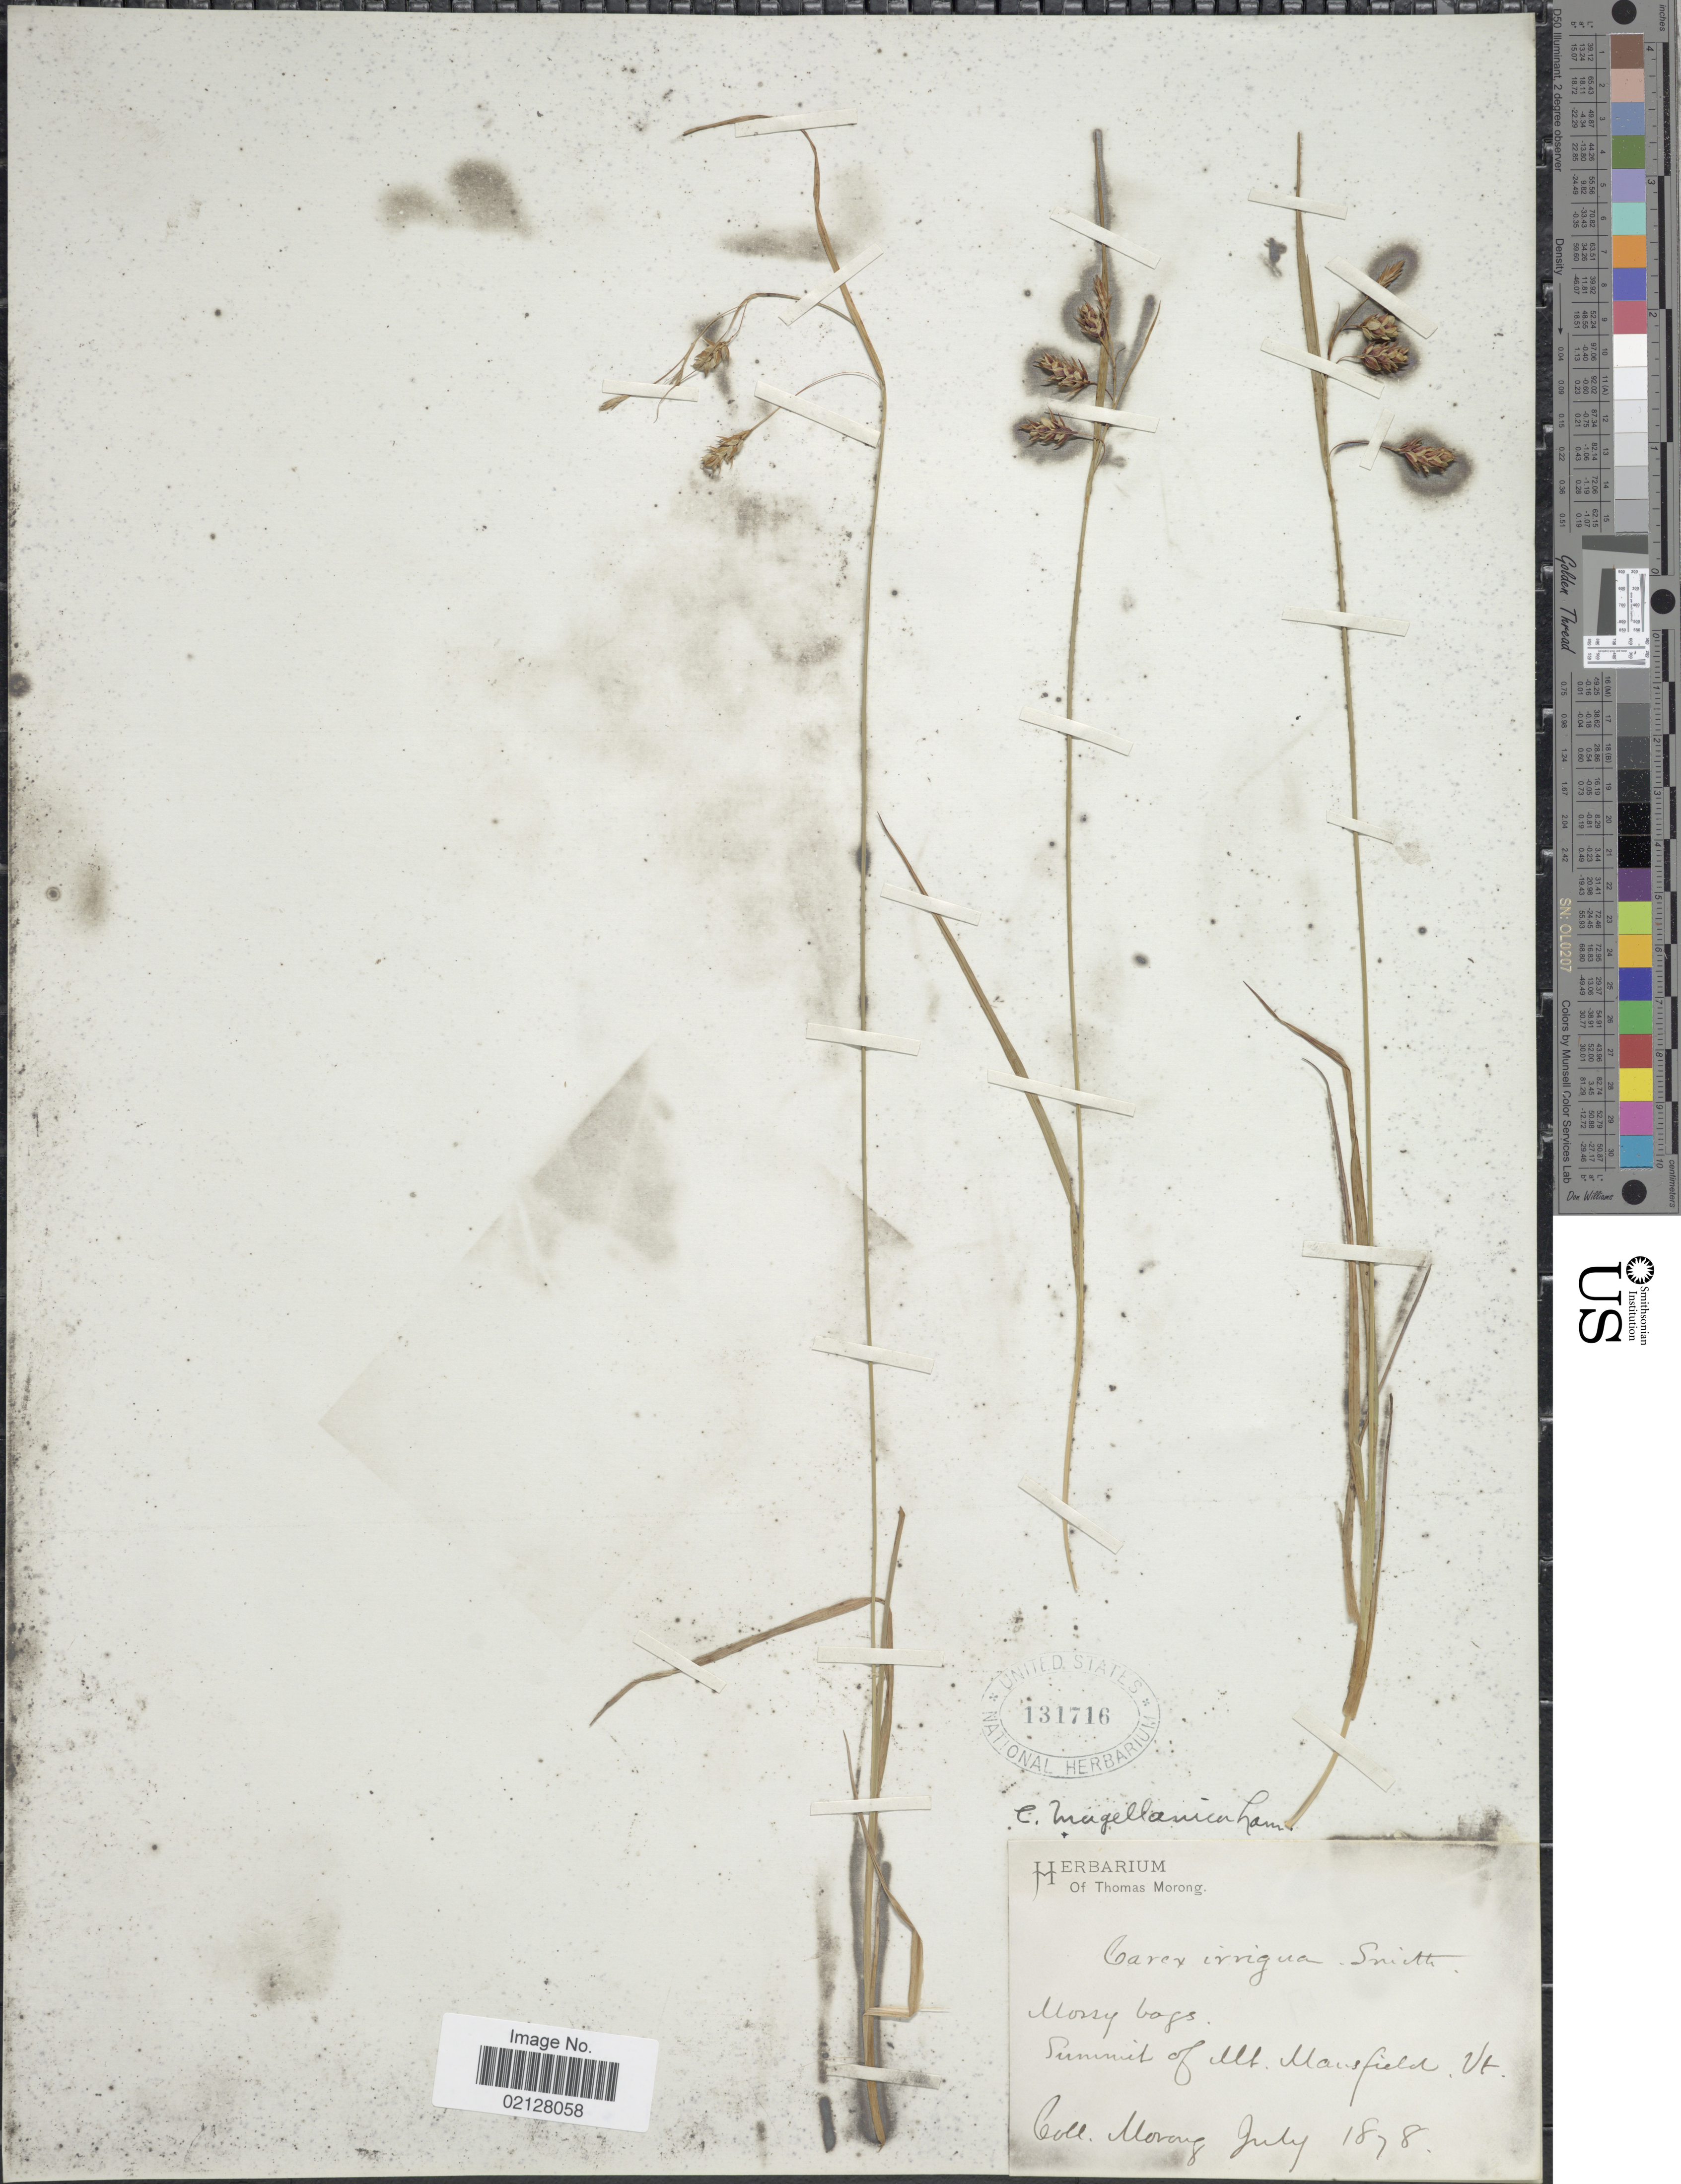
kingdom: Plantae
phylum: Tracheophyta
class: Liliopsida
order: Poales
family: Cyperaceae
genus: Carex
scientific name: Carex magellanica subsp. irrigua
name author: (Wahlenb.) Hiitonen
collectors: ex herb. T. Morong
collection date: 1878-07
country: United States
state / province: Vermont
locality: Summit of Mt. Mansfield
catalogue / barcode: US 131716